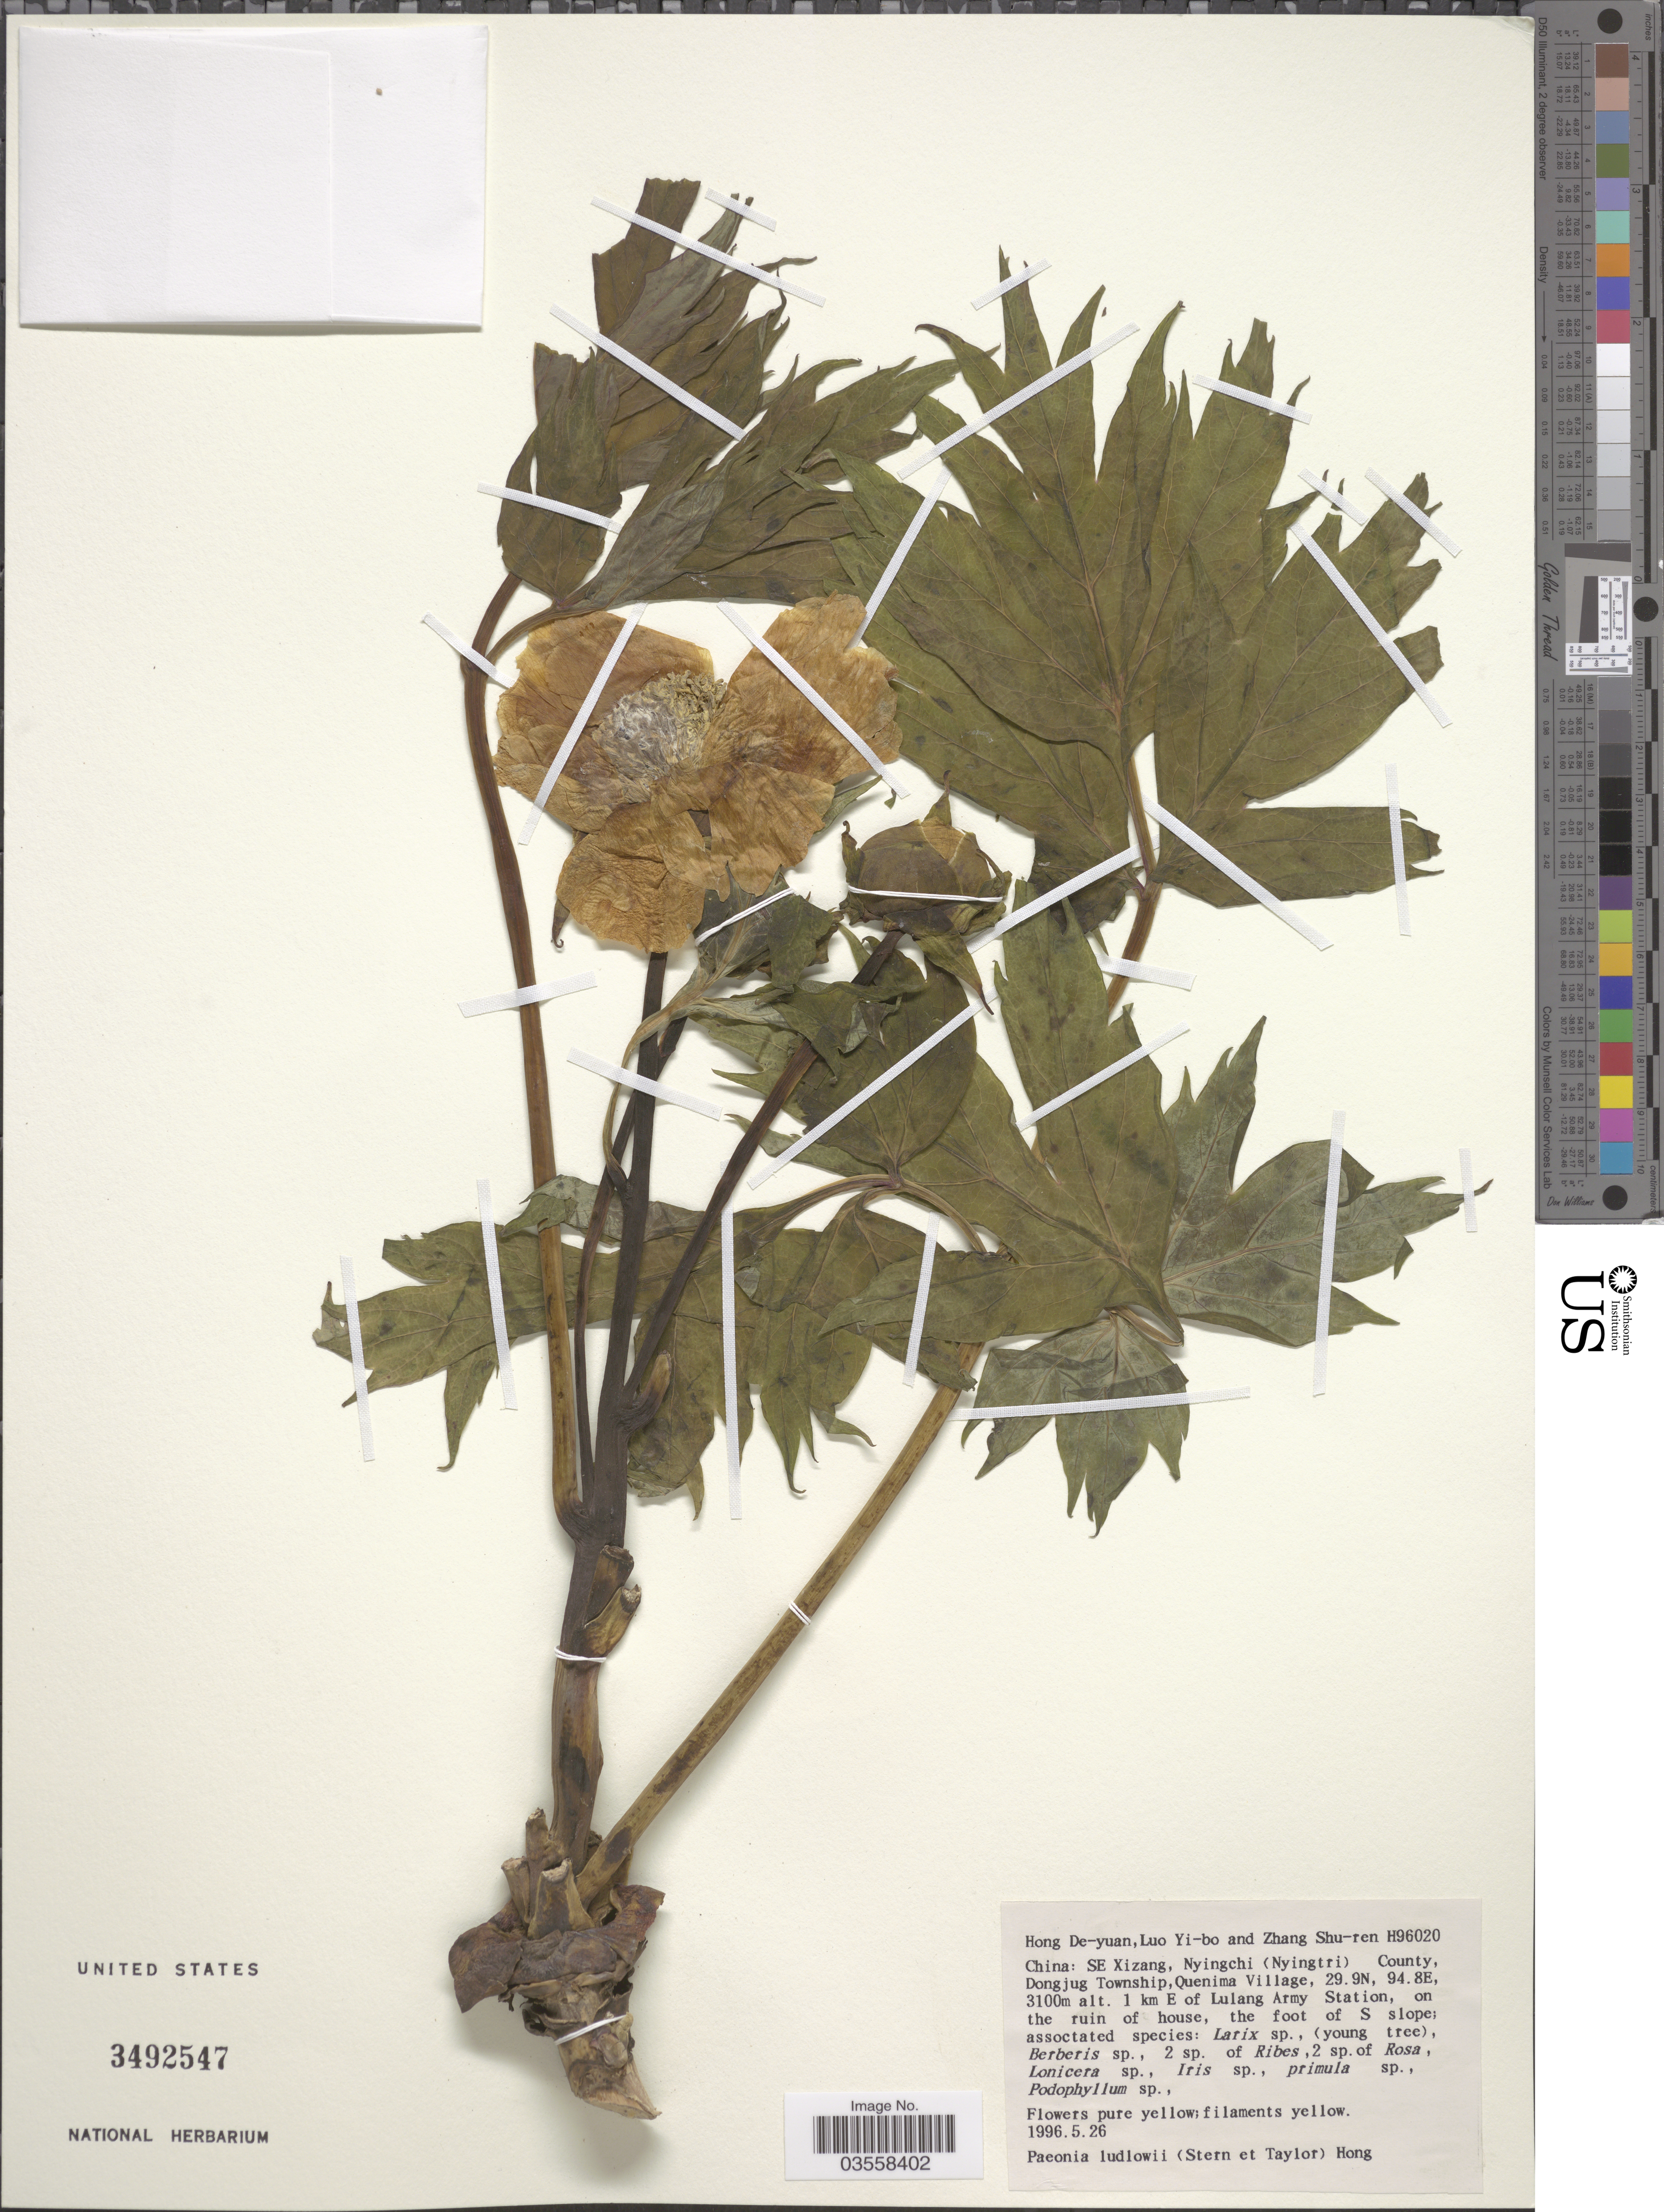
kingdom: Plantae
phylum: Tracheophyta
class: Magnoliopsida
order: Saxifragales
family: Paeoniaceae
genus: Paeonia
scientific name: Paeonia ludlowii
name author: (Stern & G. Taylor) D.Y. Hong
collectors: D.-Y. Hong, Y. Luo & S. R. Zhang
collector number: H96020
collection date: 1996-05-26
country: China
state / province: Xizang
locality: SE Xizang, Nyingchi (Nyingtri) County, Dongjug Township, Quenima Village, 1 km E of Lulang Army Station, on the ruin of house, the foot of S slope.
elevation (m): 3100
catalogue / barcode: US 3492547